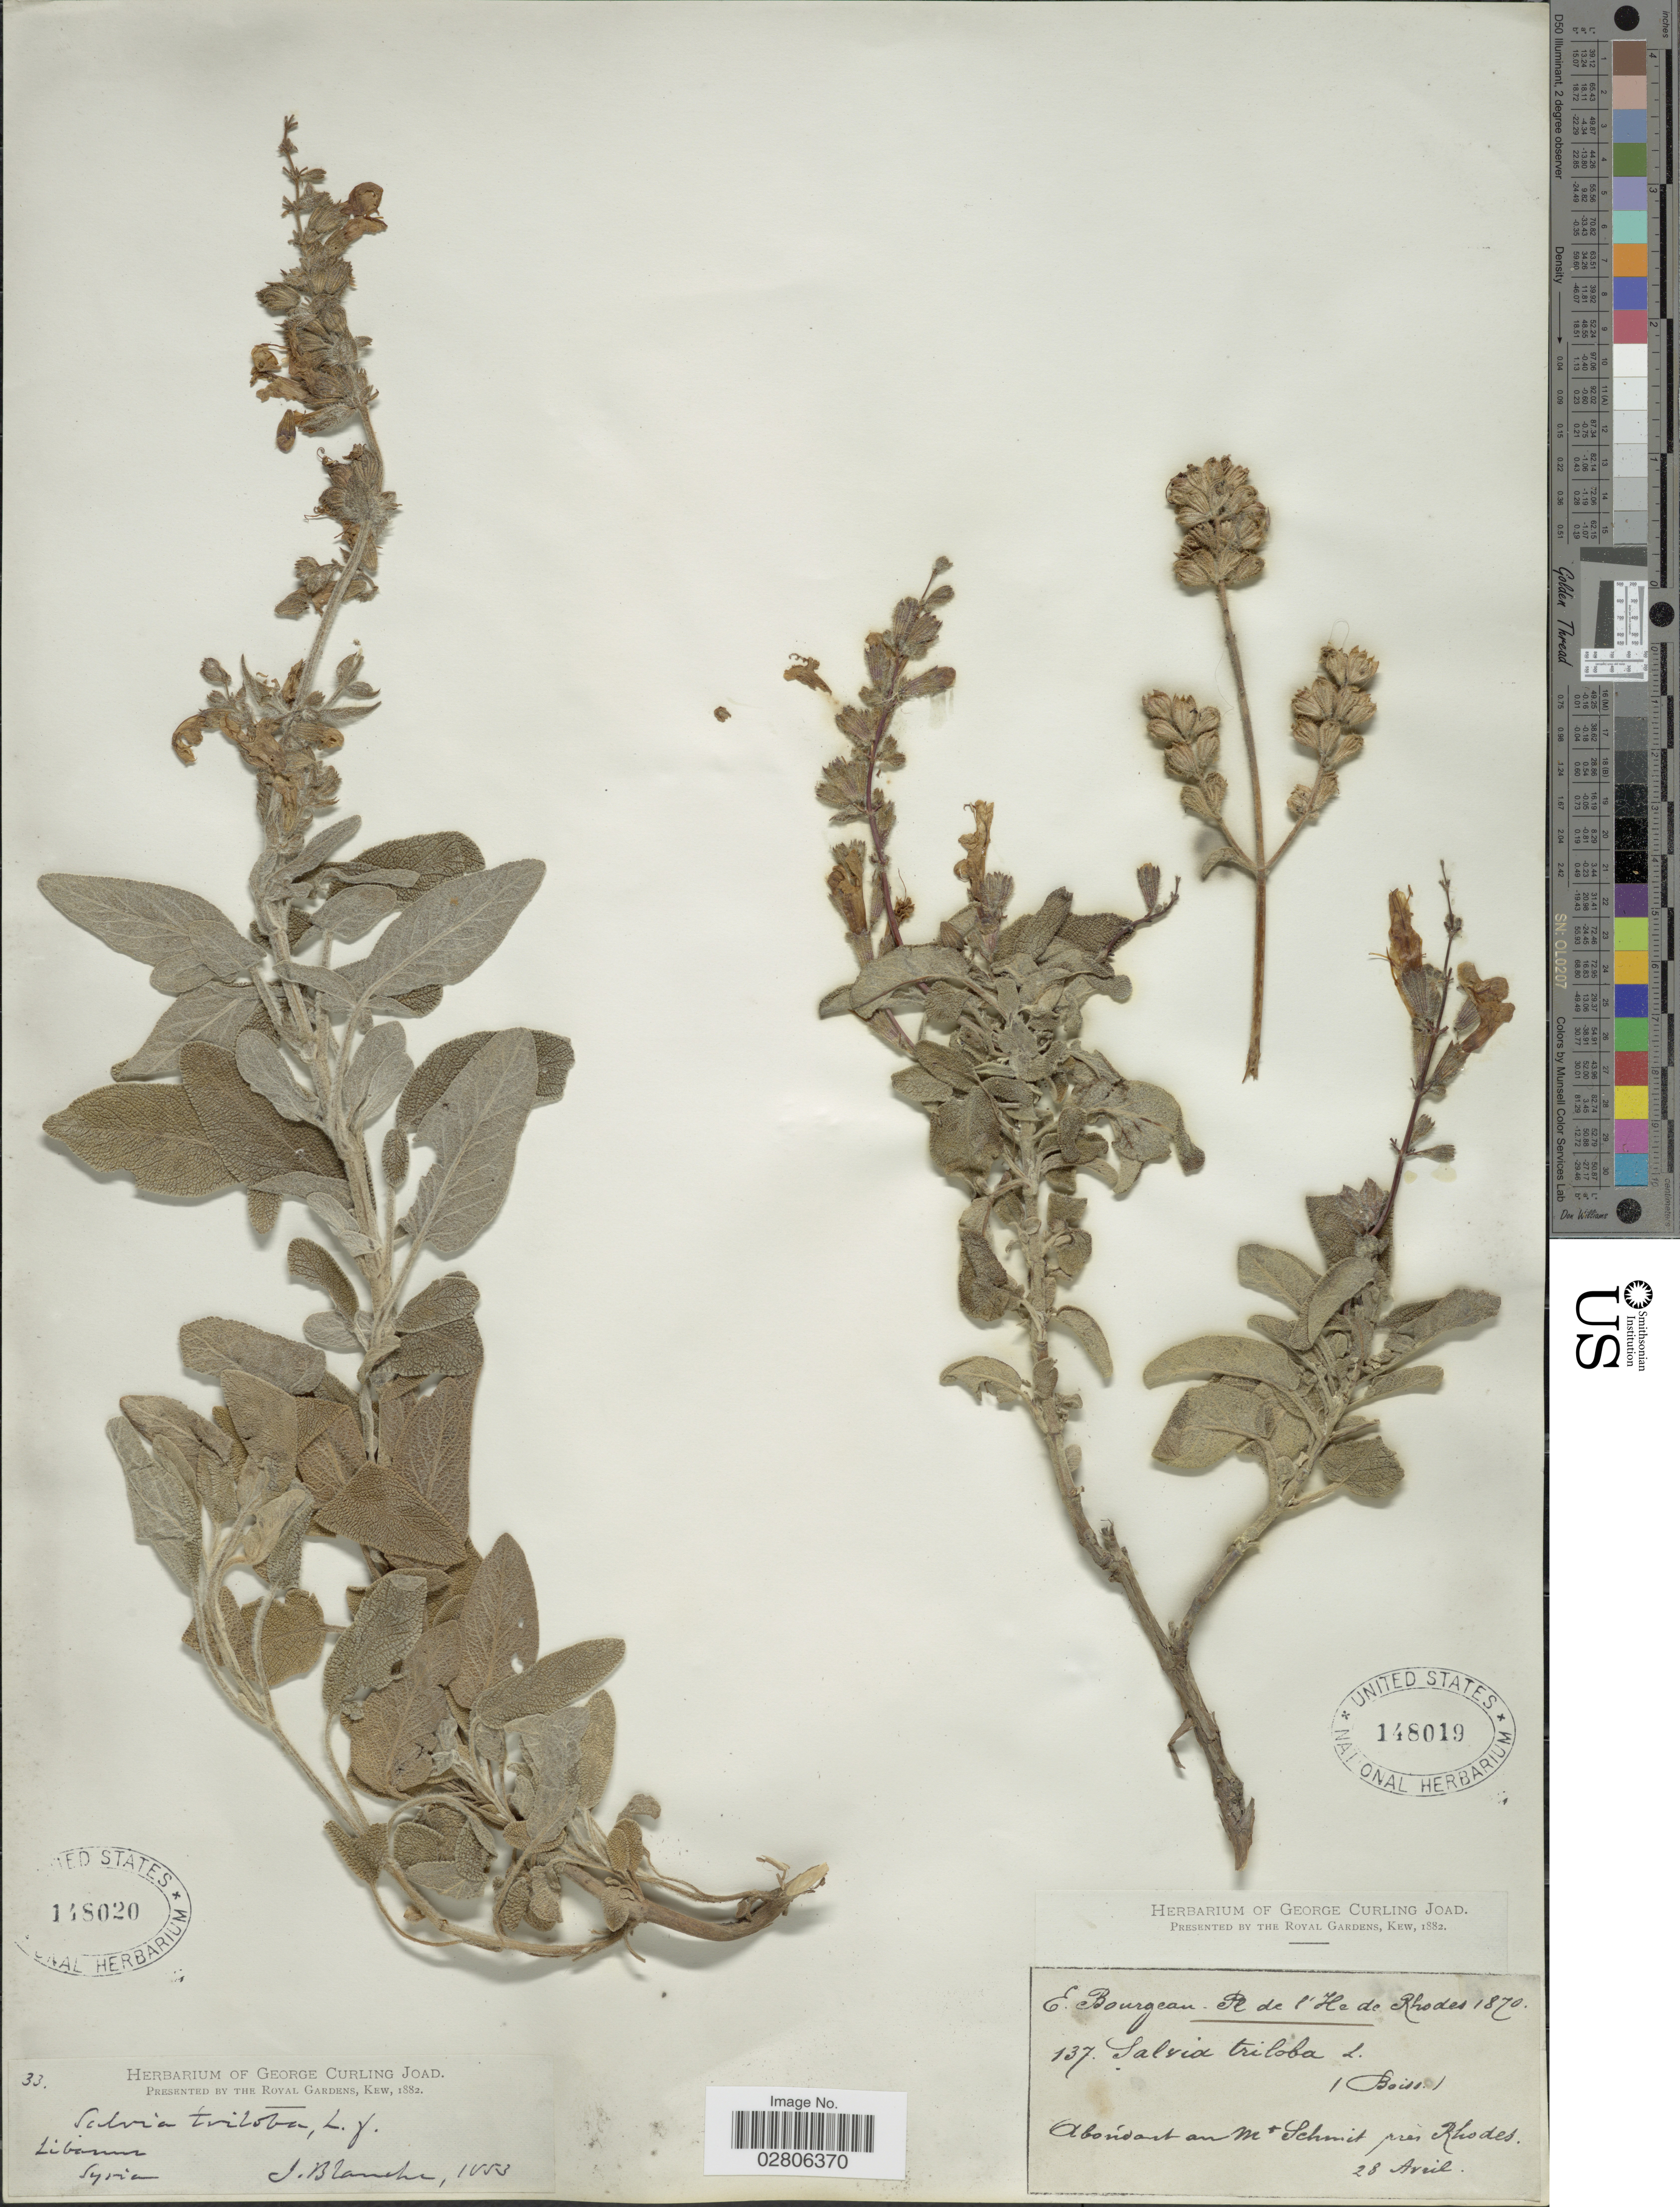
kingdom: Plantae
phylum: Tracheophyta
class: Magnoliopsida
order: Lamiales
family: Lamiaceae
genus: Salvia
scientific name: Salvia triloba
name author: L. f.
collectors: J. Blanche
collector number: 33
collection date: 1853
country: Lebanon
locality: Libanon Syria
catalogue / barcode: US 148020